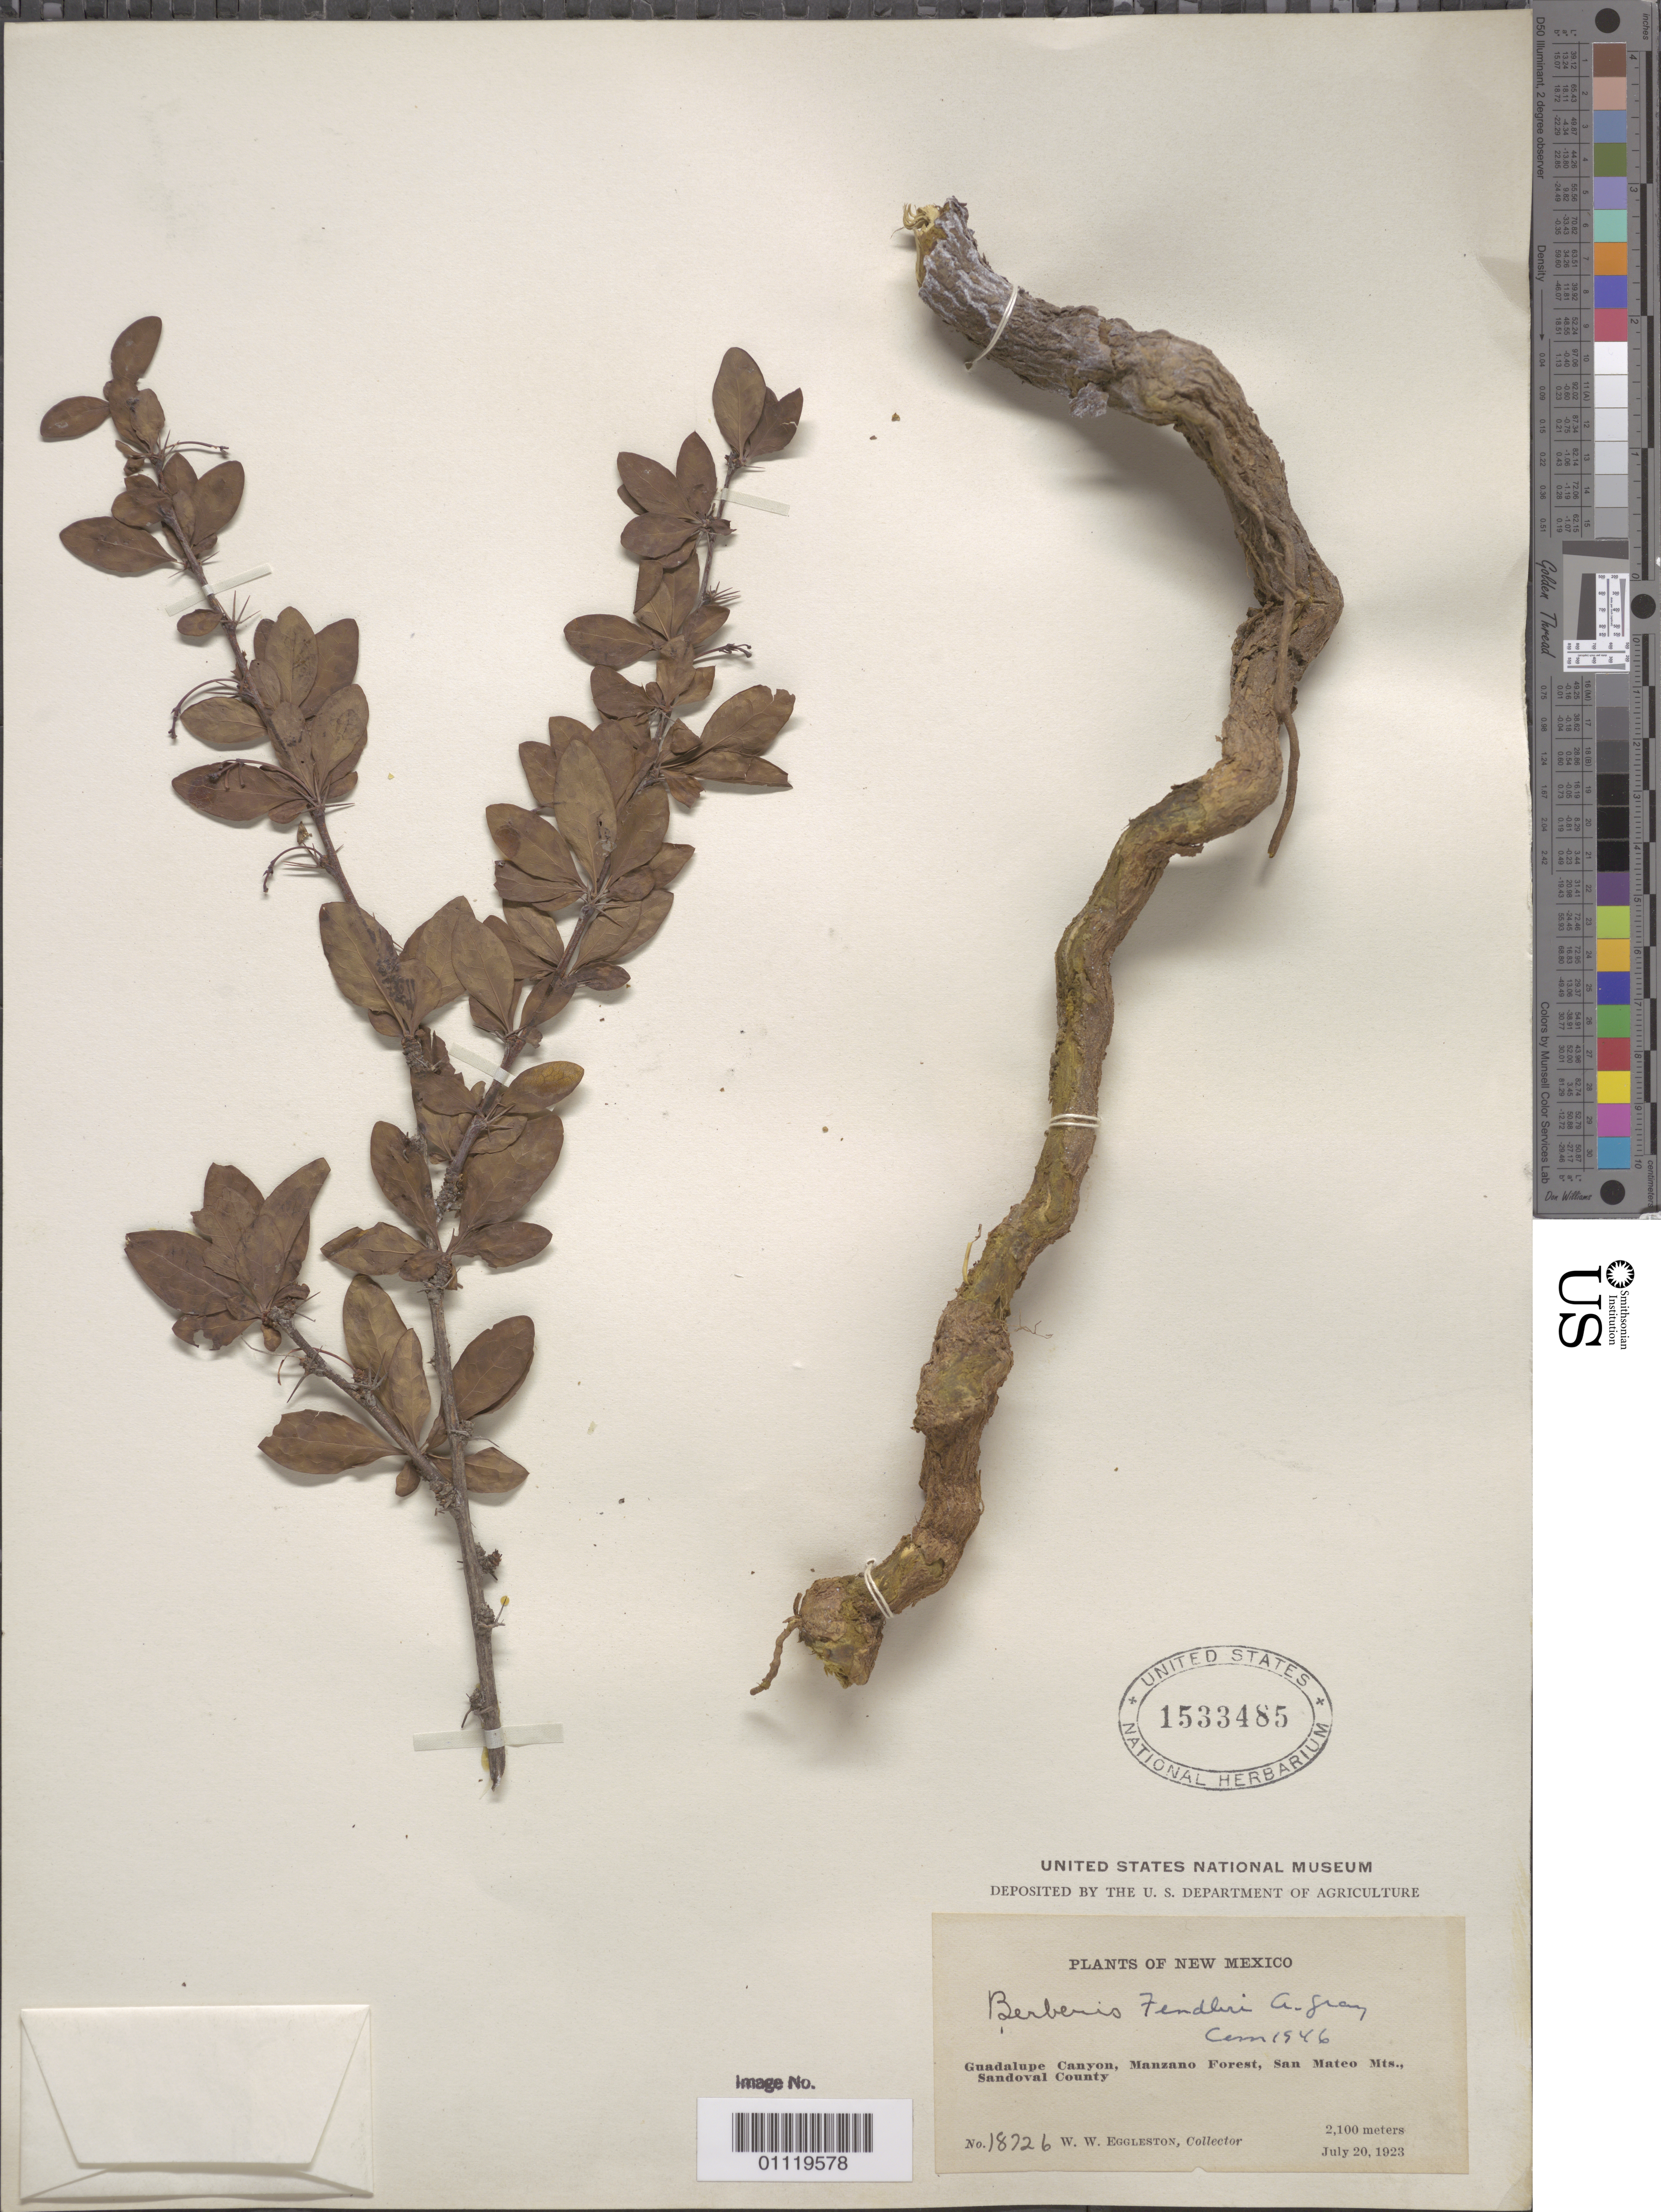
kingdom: Plantae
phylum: Tracheophyta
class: Magnoliopsida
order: Ranunculales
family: Berberidaceae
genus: Berberis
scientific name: Berberis fendleri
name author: A. Gray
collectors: W. W. Eggleston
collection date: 1923-07-20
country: United States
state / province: New Mexico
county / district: Sandoval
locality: San Mateo Mountains, Manzano Forest, Guadalupe Canyon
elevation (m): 2100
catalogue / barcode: US 1533485